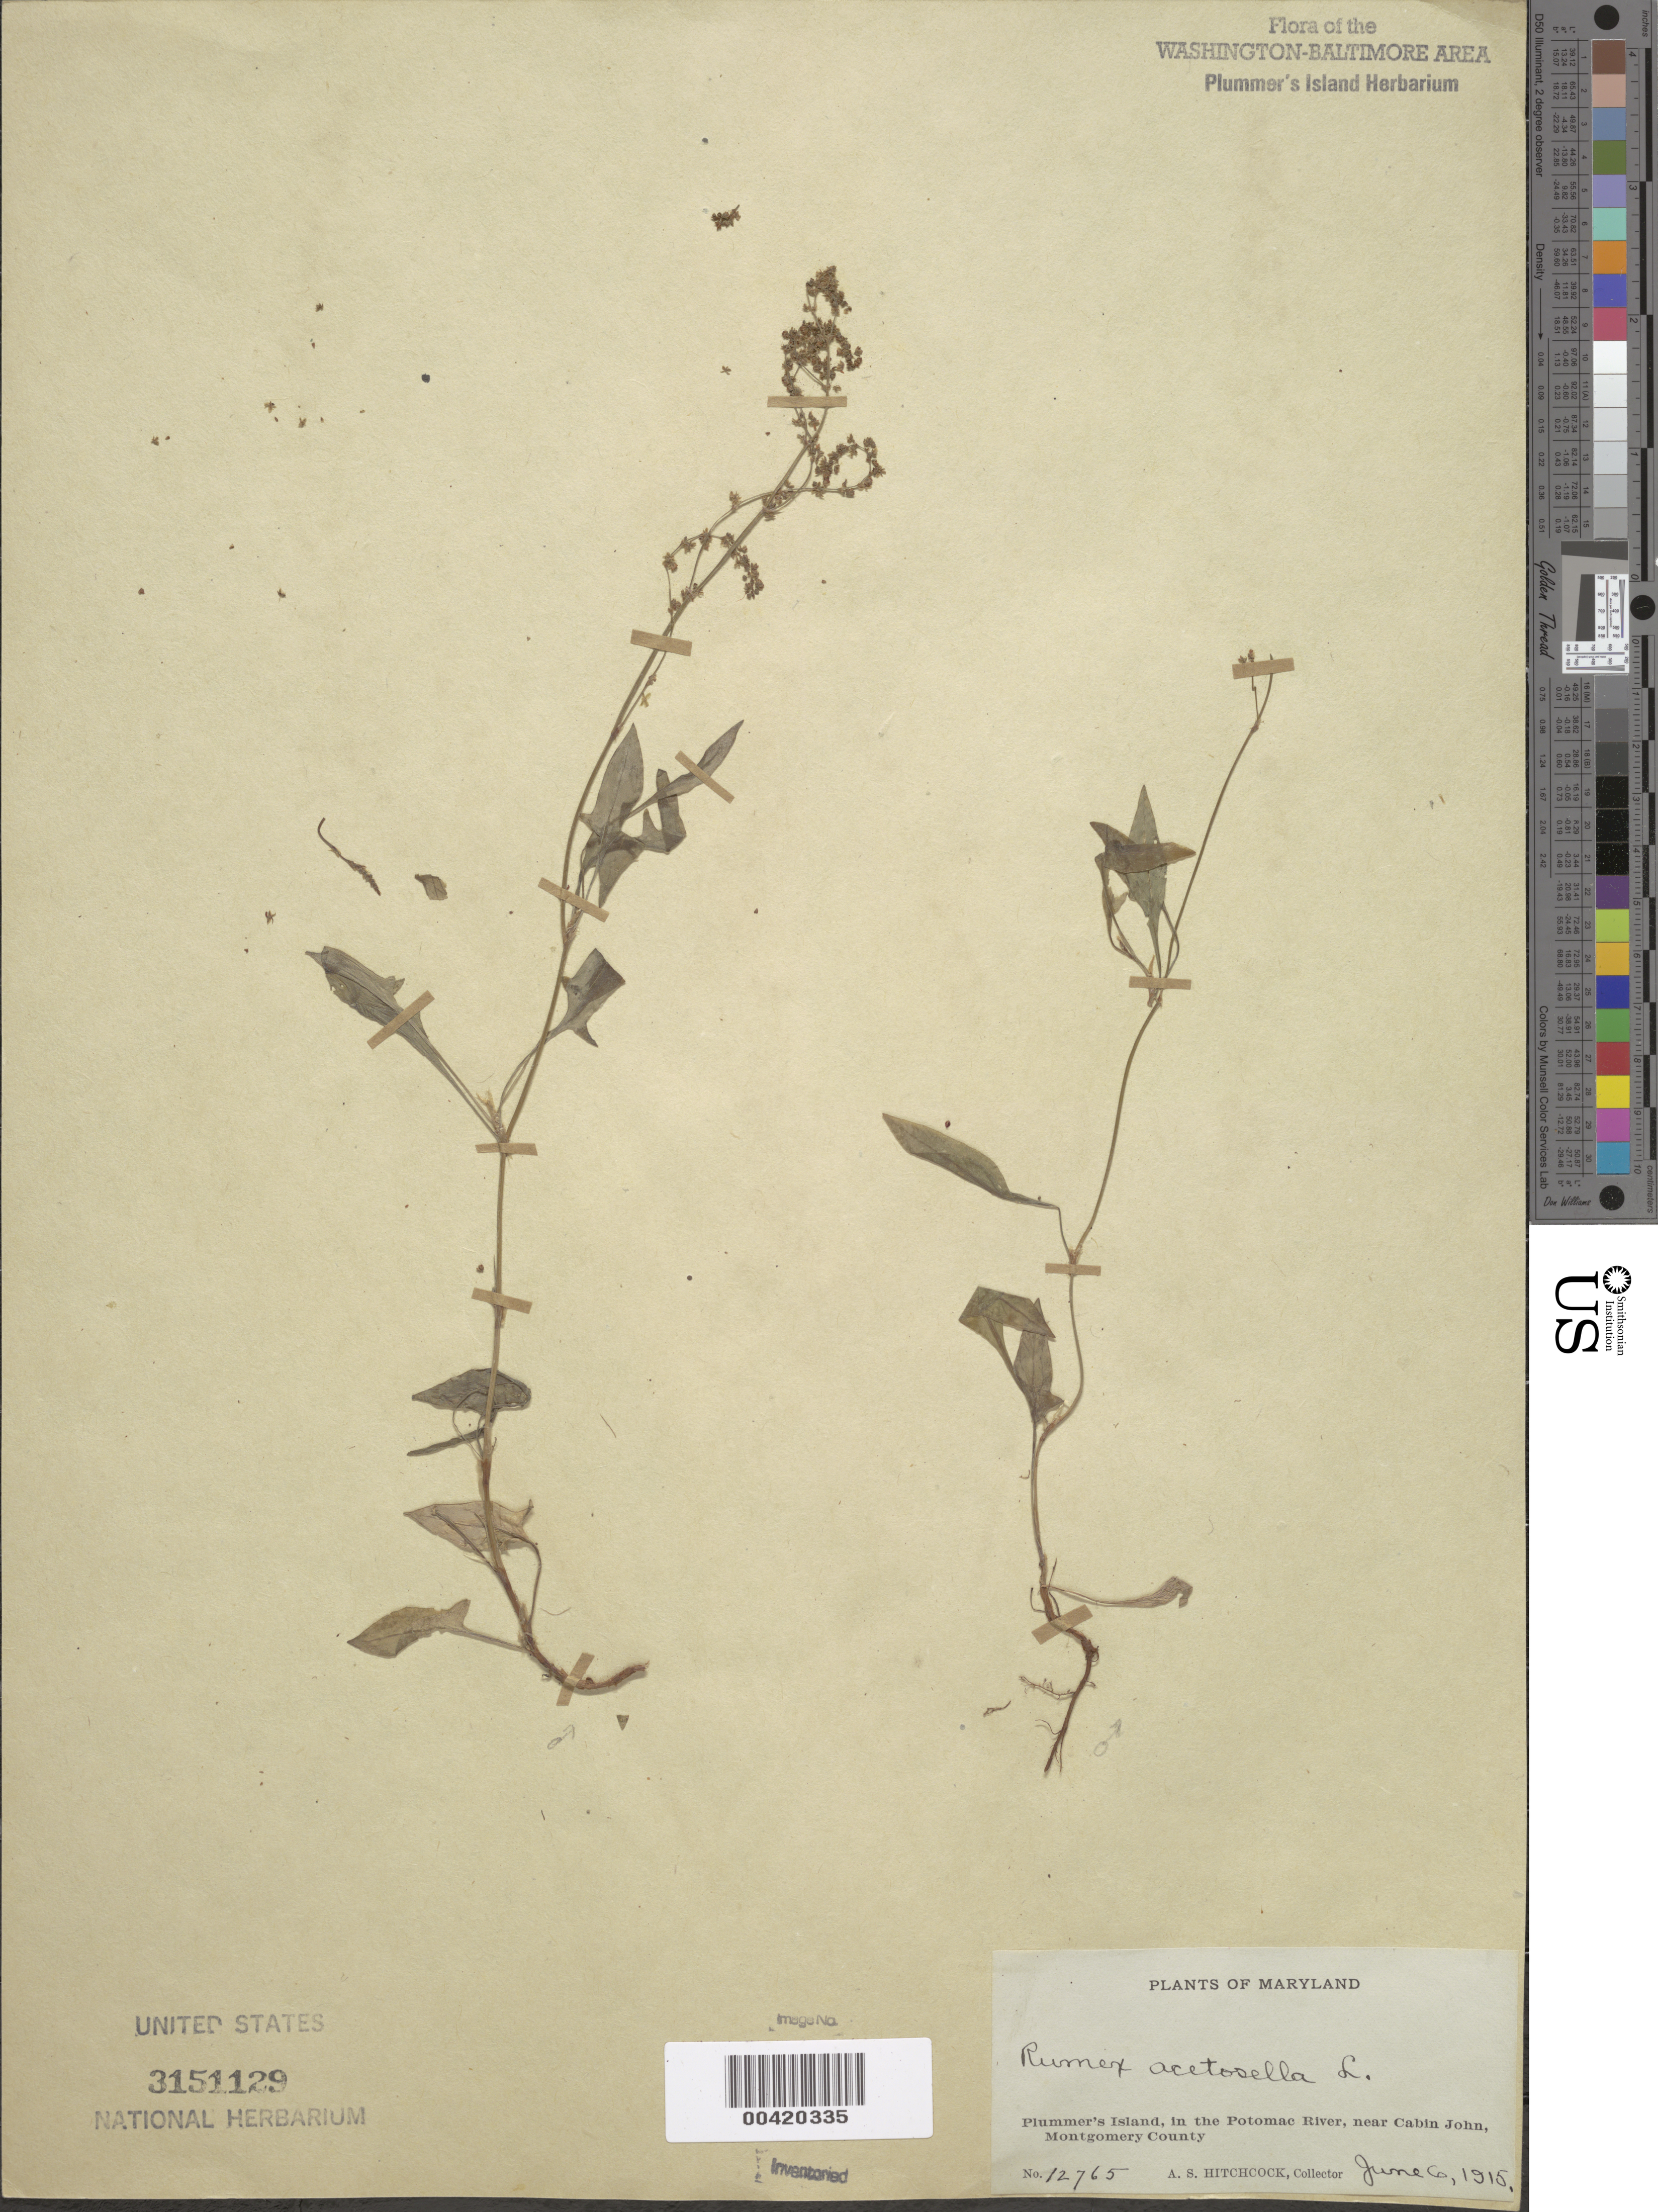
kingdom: Plantae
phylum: Tracheophyta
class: Magnoliopsida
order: Caryophyllales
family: Polygonaceae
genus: Rumex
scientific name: Rumex acetosella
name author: L.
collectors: A. S. Hitchcock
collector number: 12765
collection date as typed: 06 Jun 1915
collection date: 1915-06-06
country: United States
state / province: Maryland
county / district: Montgomery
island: Plummers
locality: Plummer's Island C. & O. Canal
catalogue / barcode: US 3151129